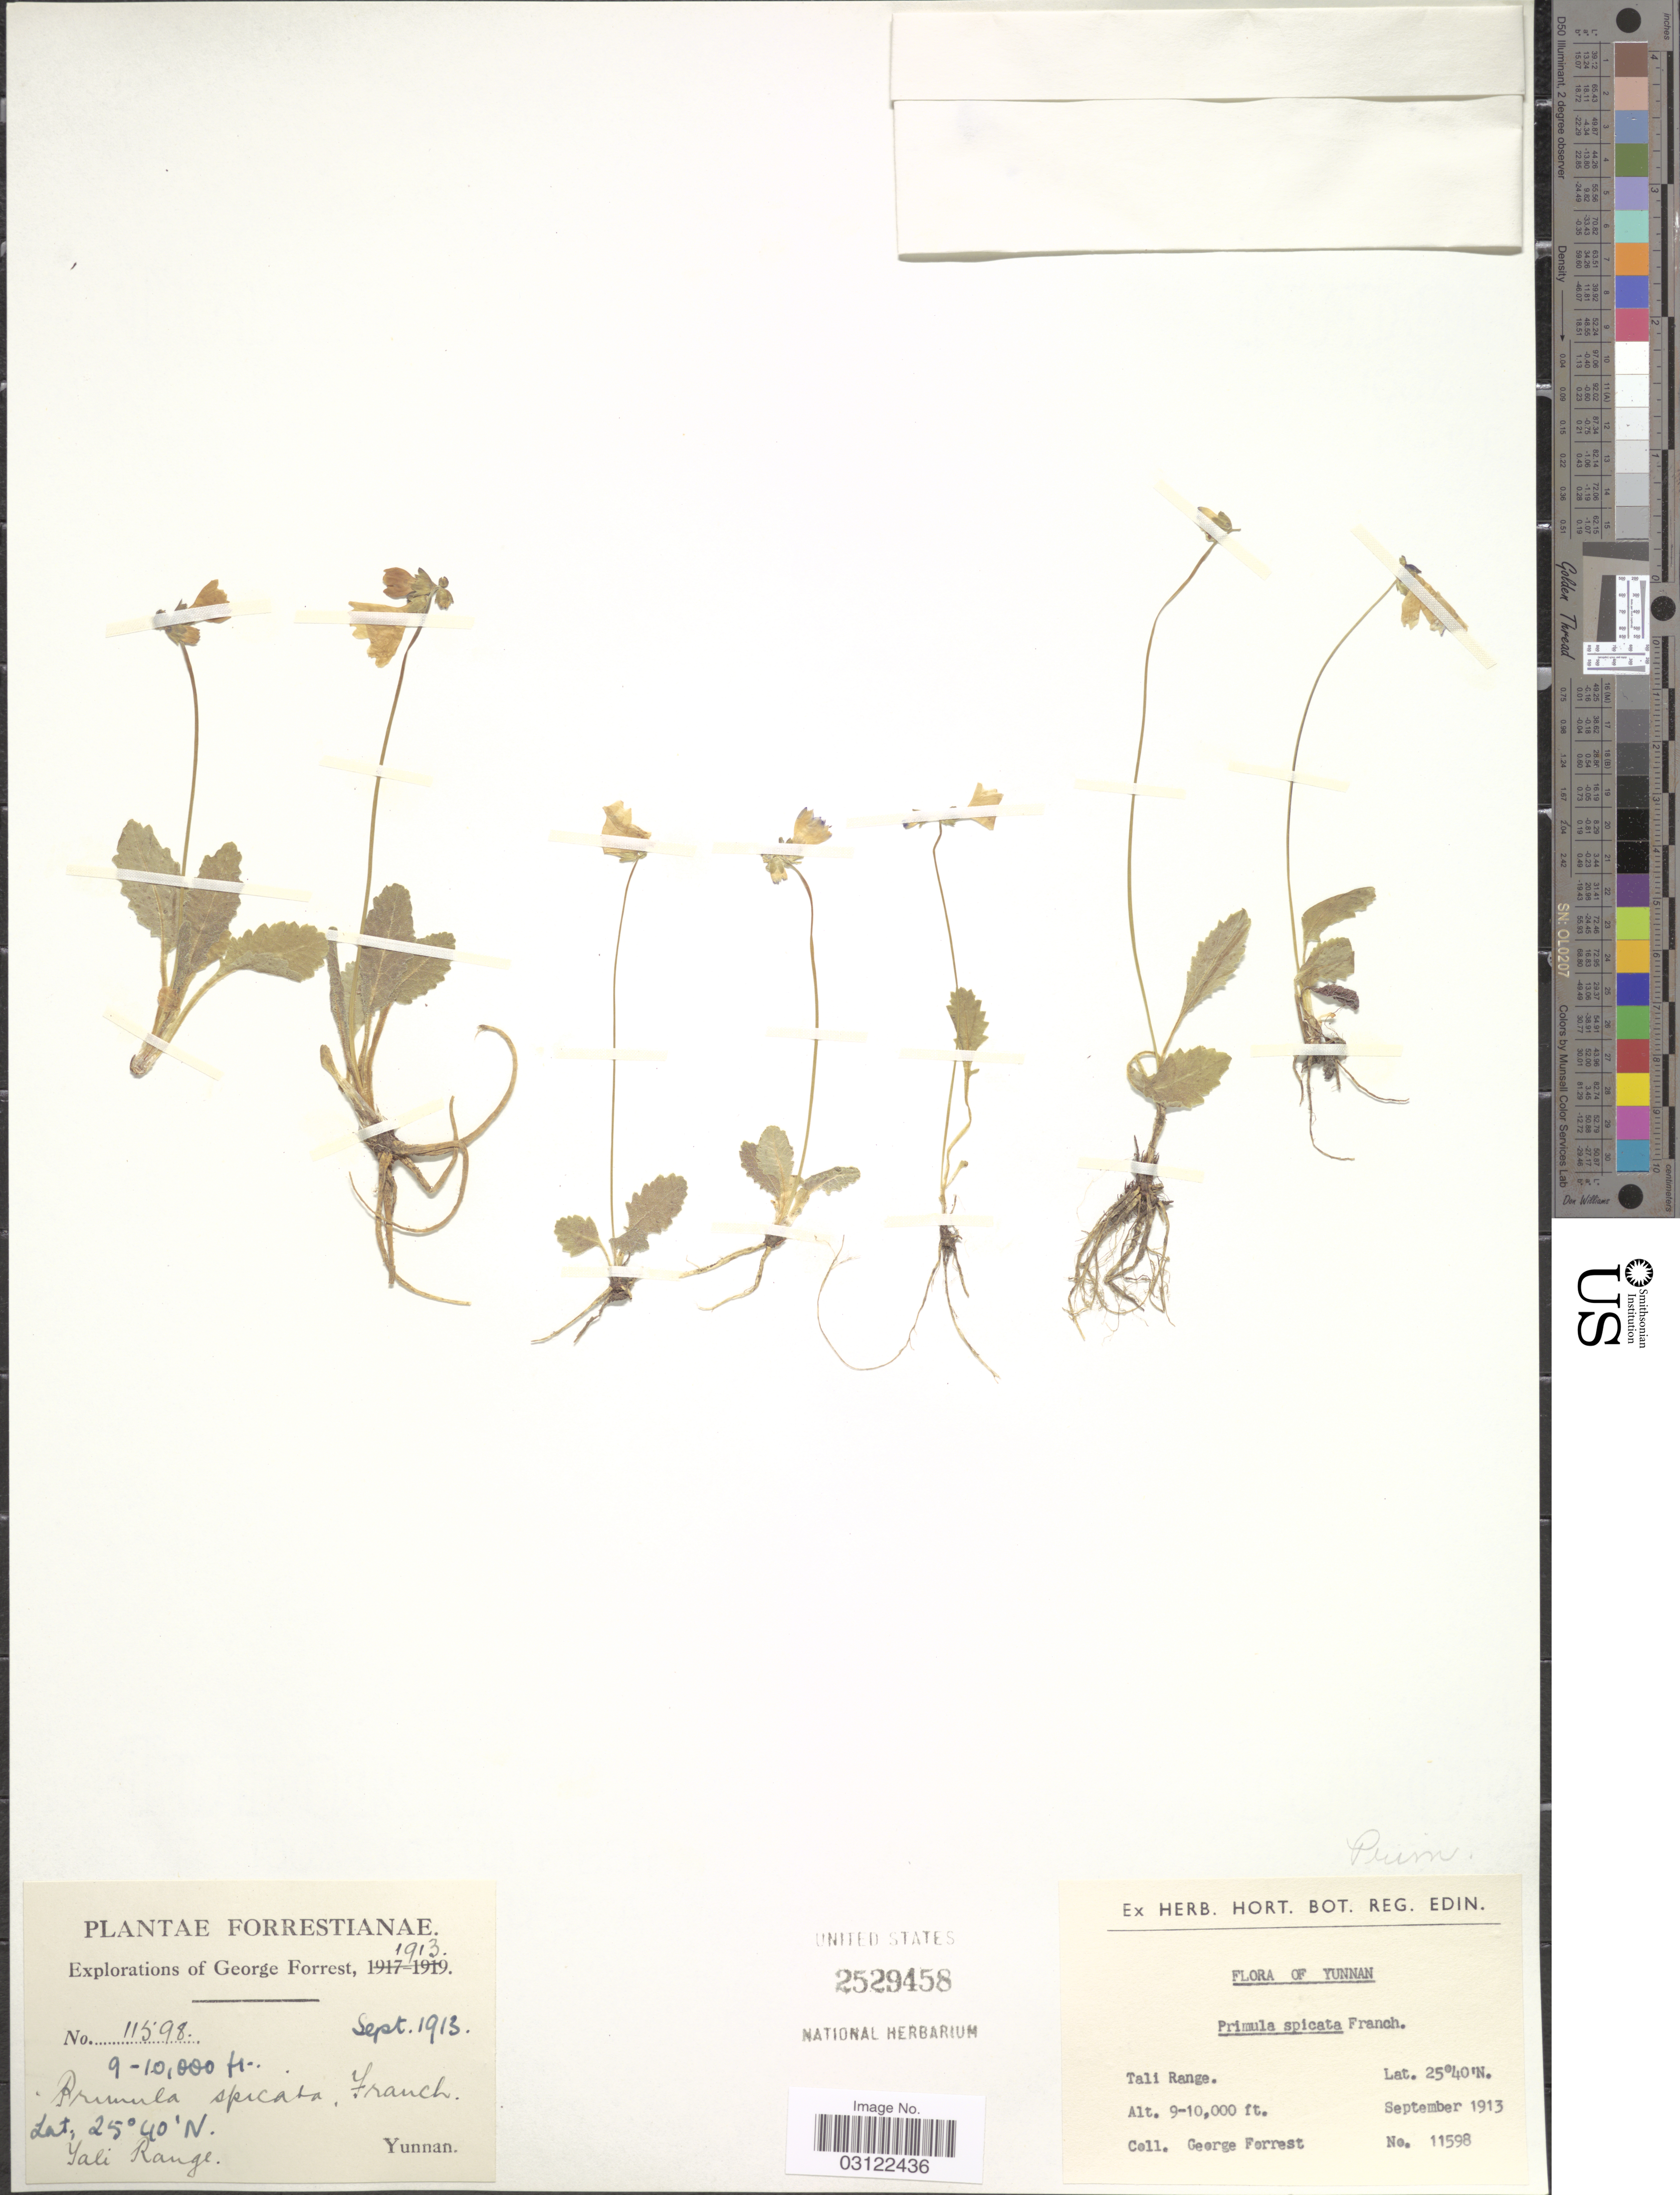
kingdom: Plantae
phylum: Tracheophyta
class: Magnoliopsida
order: Ericales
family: Primulaceae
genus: Primula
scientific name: Primula spicata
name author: Franch.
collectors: G. Forrest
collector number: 11598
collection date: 1913-09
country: China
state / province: Yunnan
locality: Tali Range.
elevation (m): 2743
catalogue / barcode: US 2529458